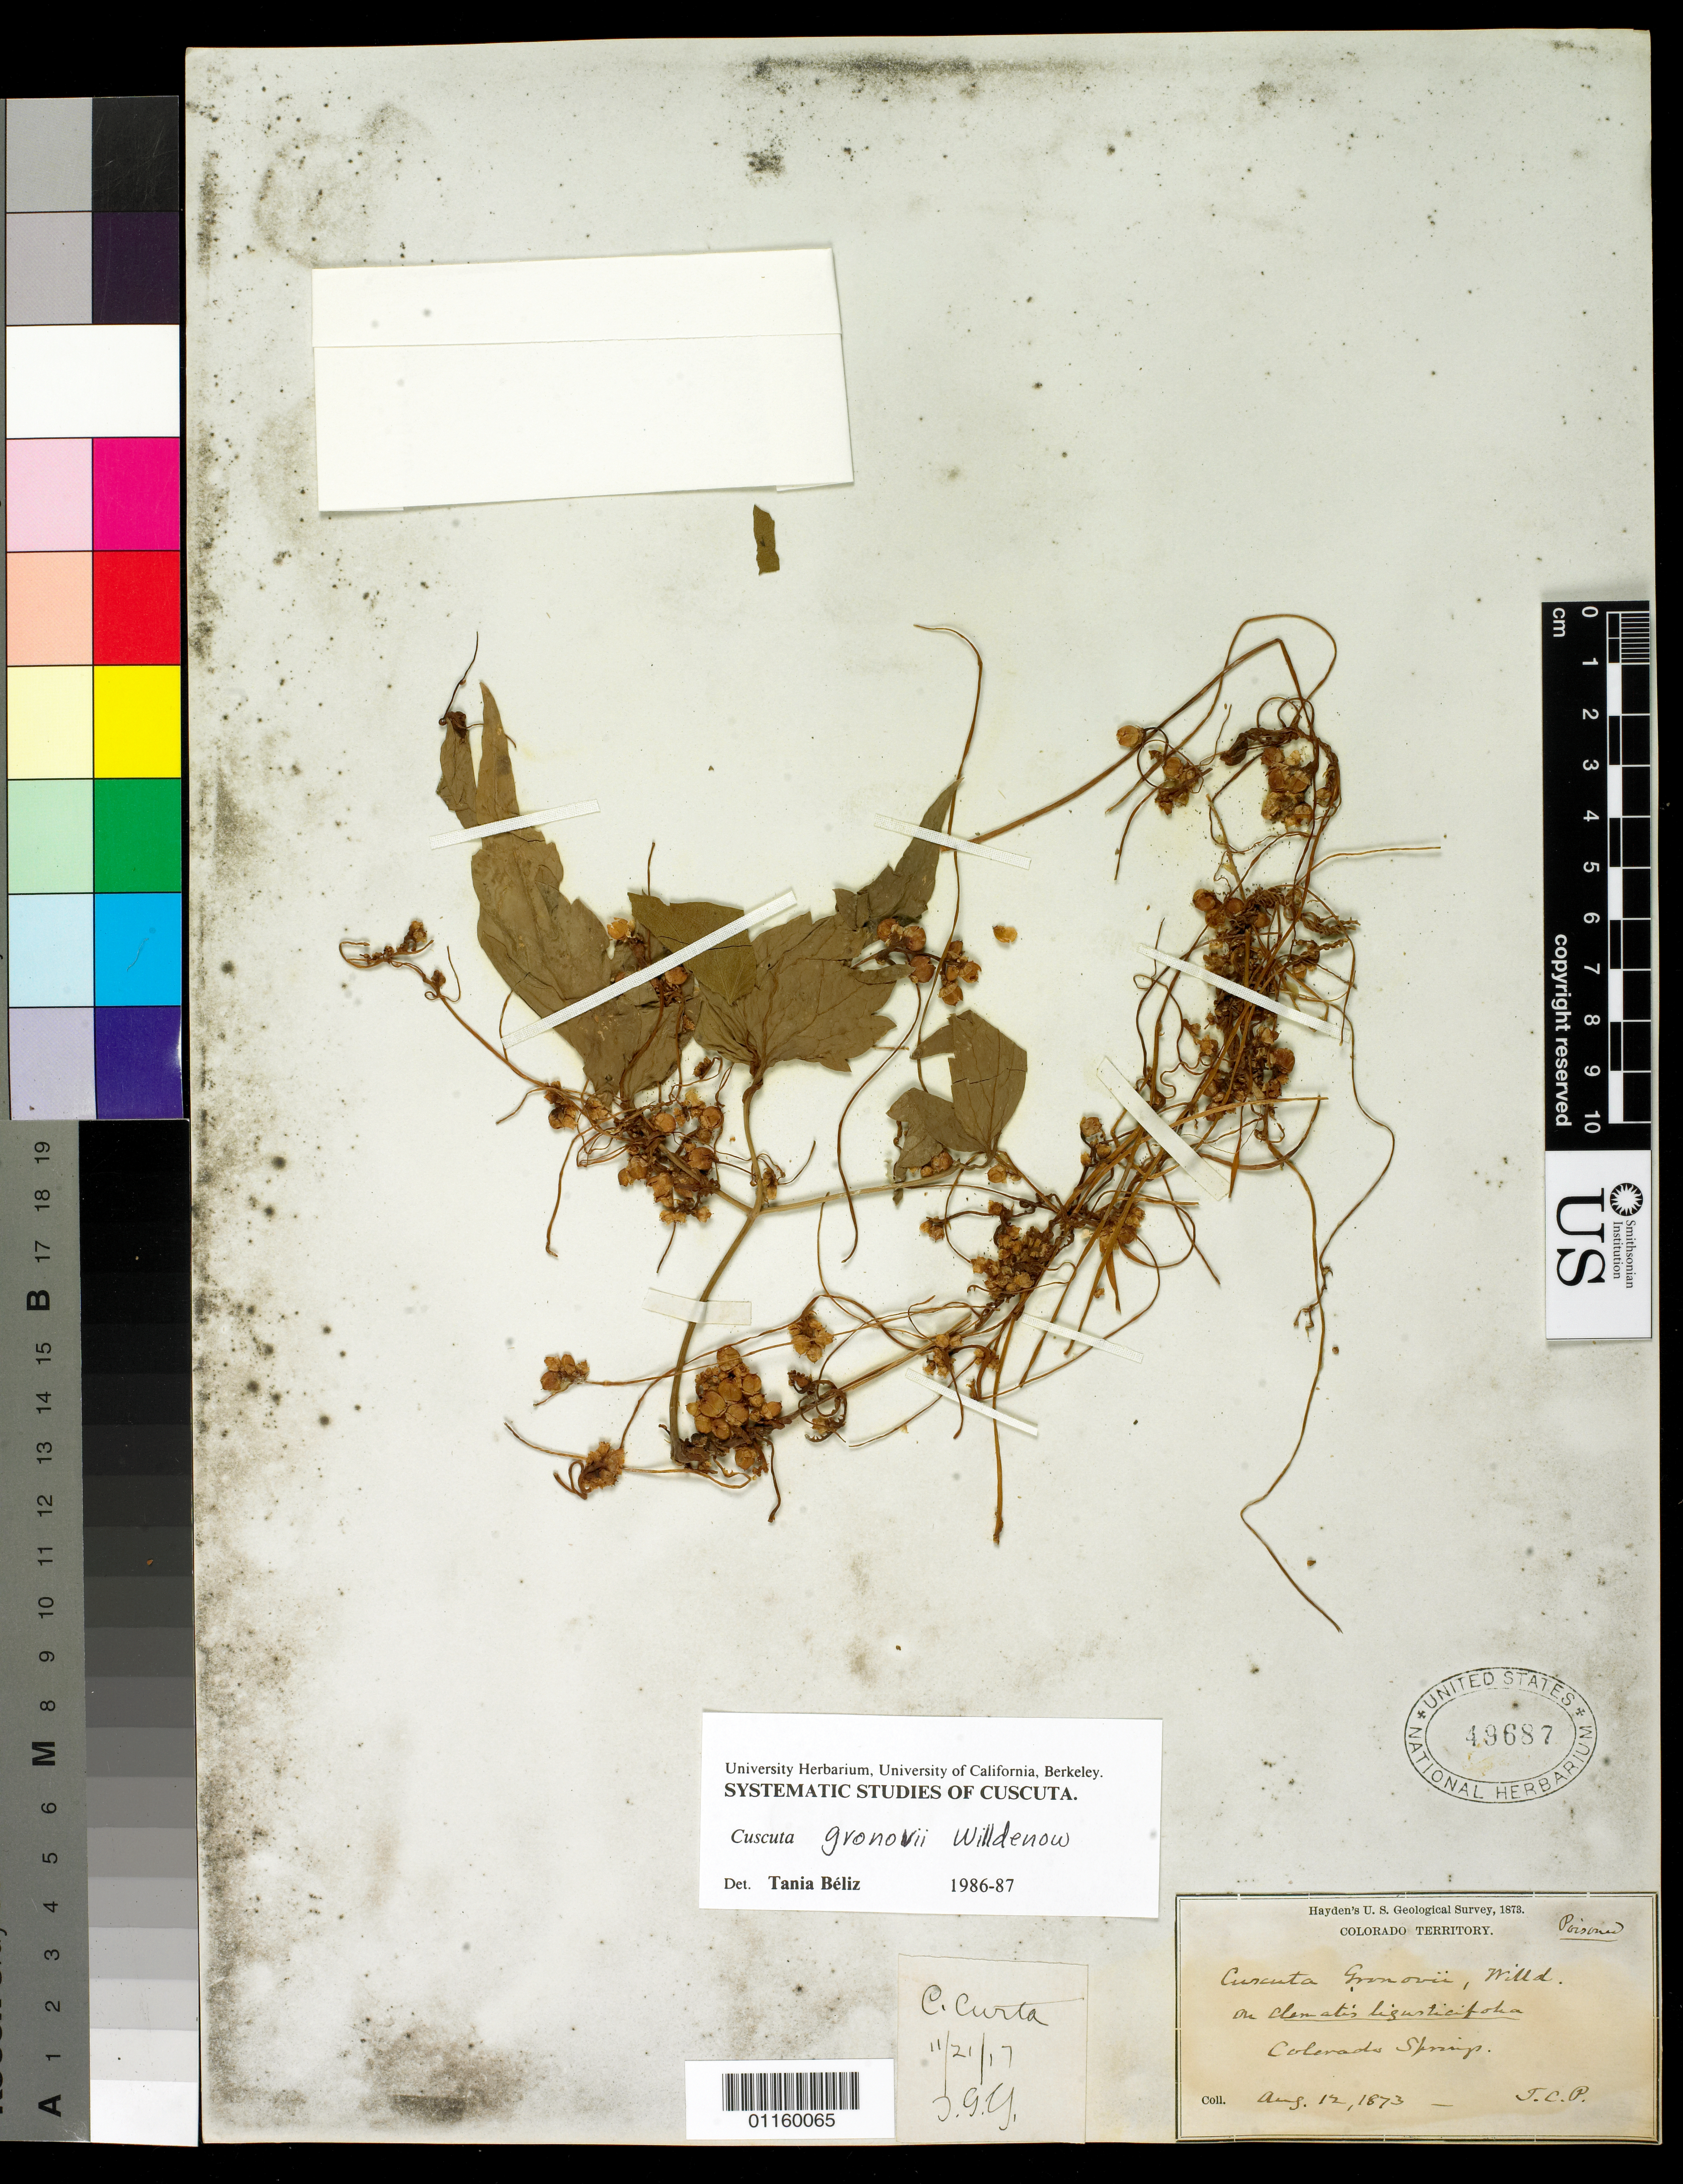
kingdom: Plantae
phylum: Tracheophyta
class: Magnoliopsida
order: Solanales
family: Convolvulaceae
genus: Cuscuta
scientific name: Cuscuta gronovii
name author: Willd. ex Schult.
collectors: T. C. Porter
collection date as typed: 12 Aug 1873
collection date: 1873-08-12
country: United States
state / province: Colorado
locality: Colorado Springs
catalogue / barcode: US 49687